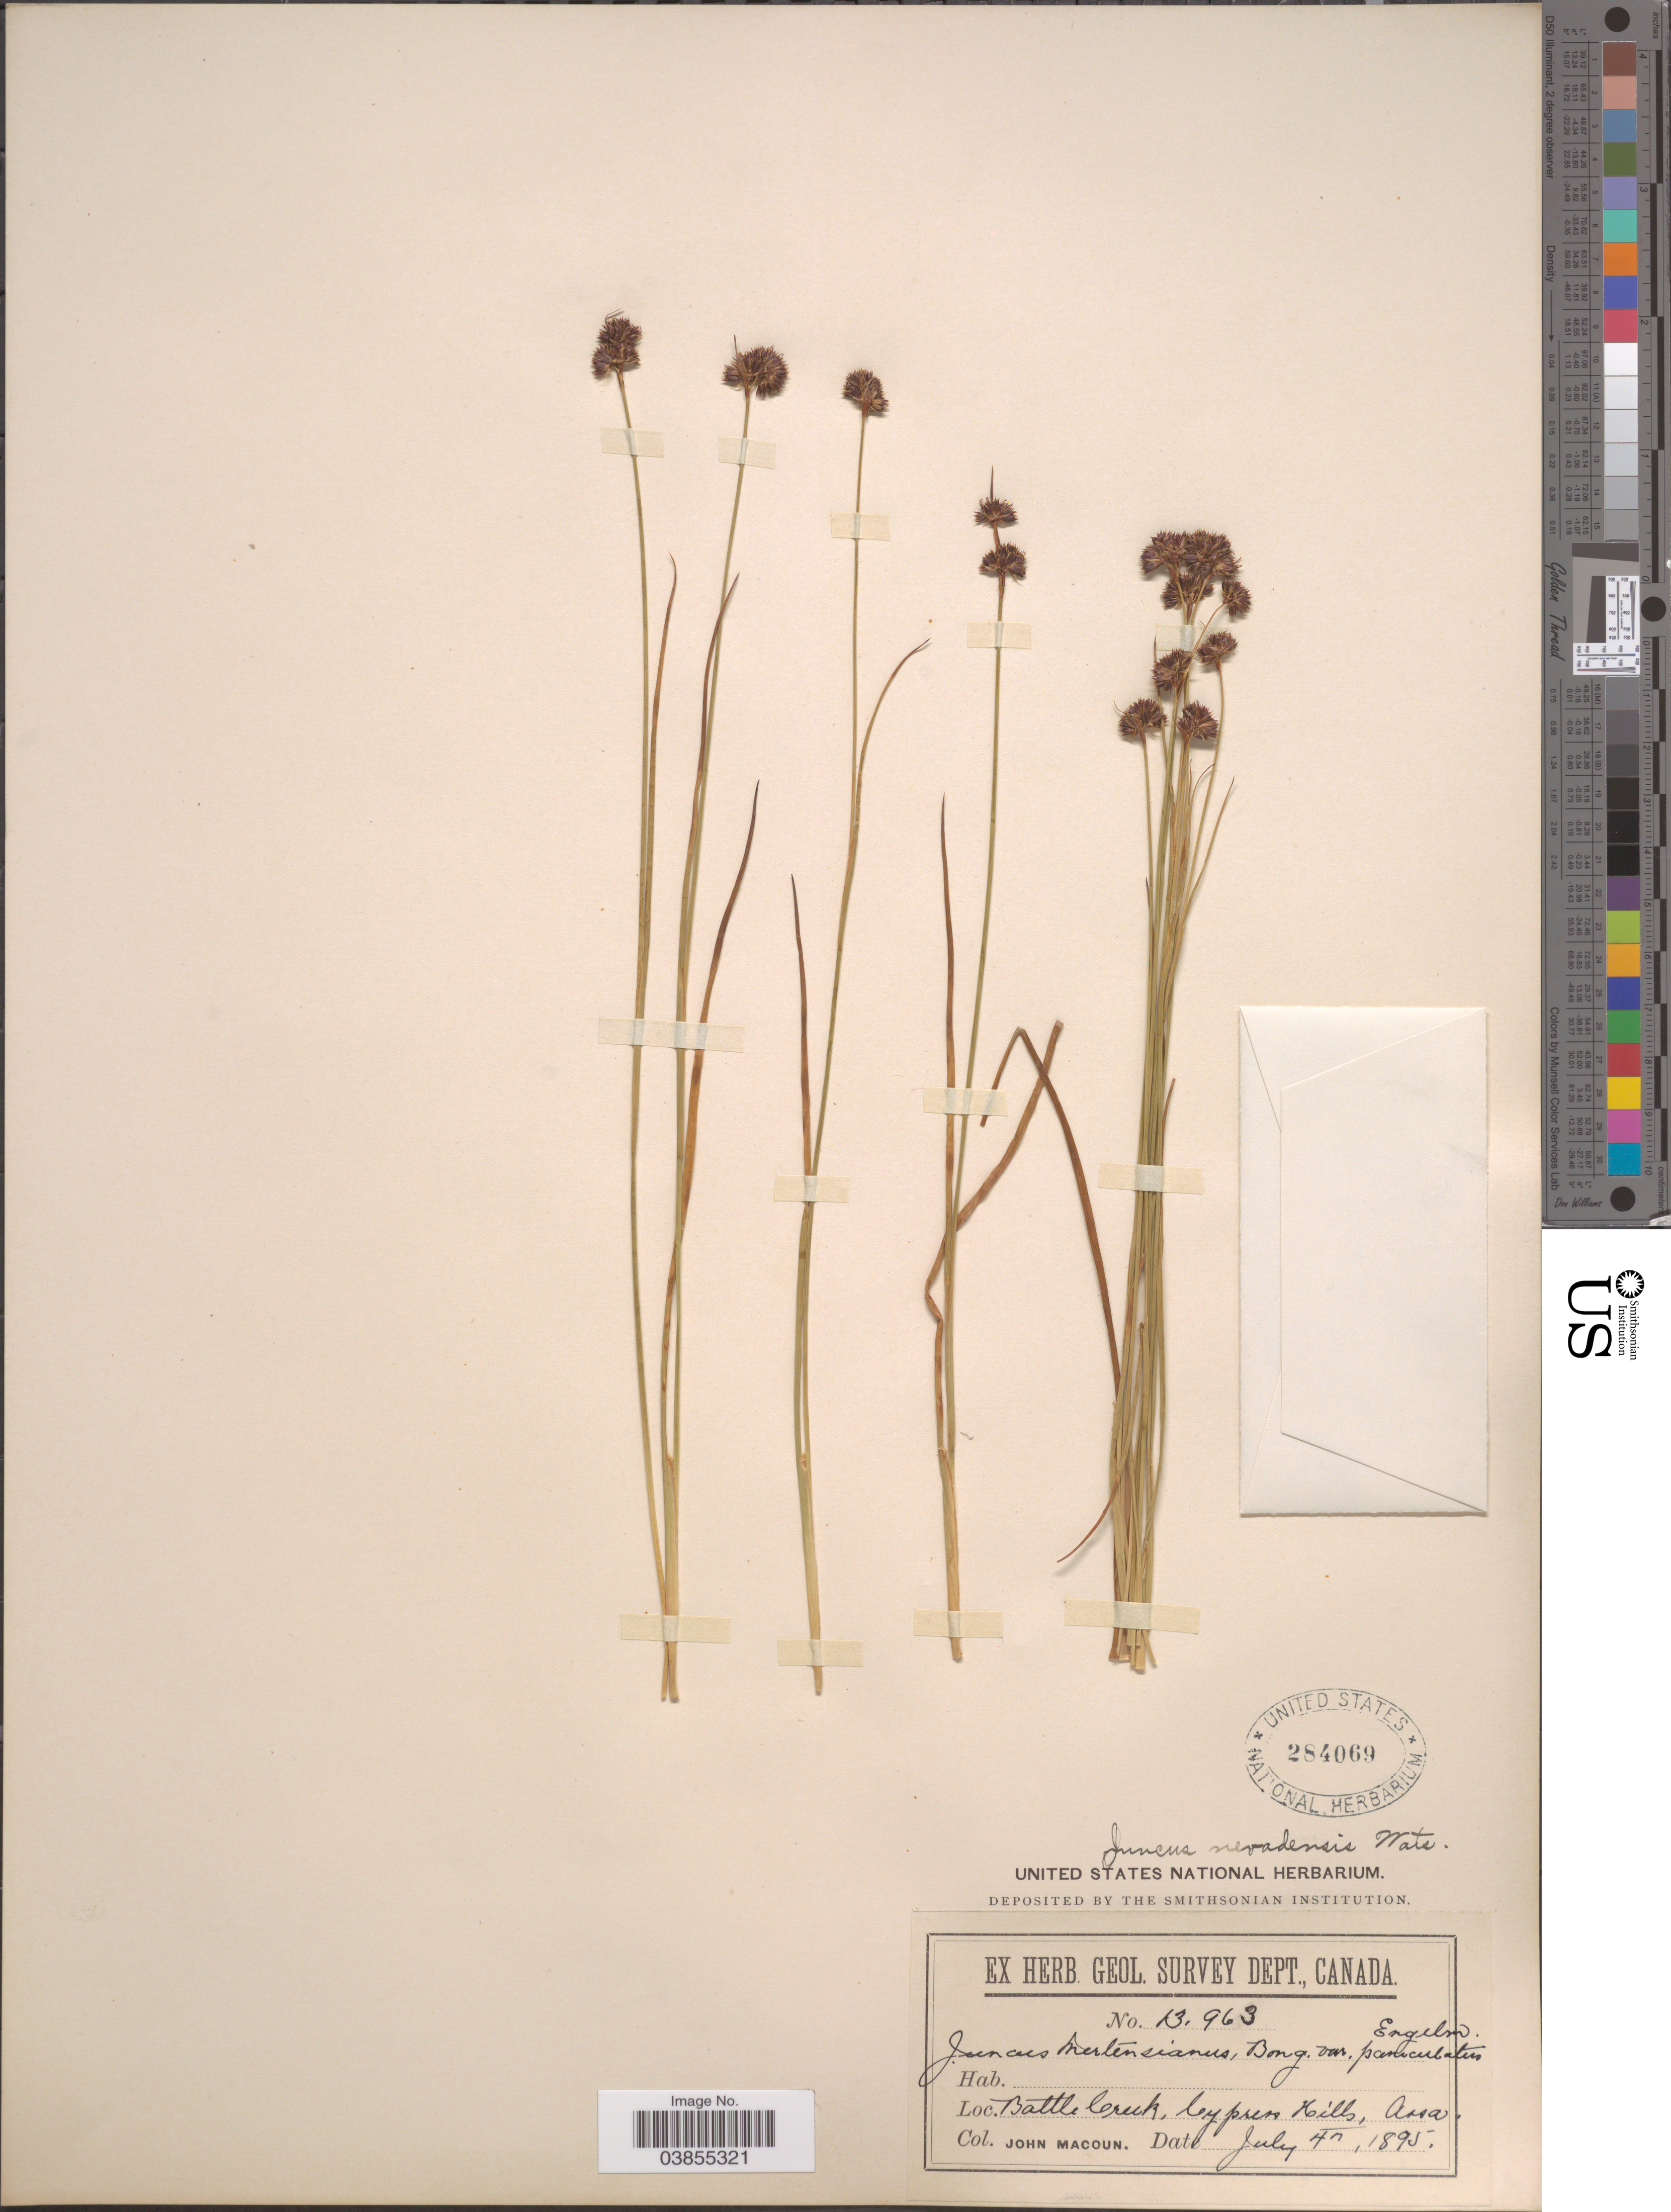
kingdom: Plantae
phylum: Tracheophyta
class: Liliopsida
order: Poales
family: Juncaceae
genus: Juncus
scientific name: Juncus nevadensis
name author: S. Watson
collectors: J. Macoun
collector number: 13963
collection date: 1895-07-04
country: Canada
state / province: Saskatchewan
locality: Battle Creek, Cypress Hill, Assa.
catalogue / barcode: US 284069